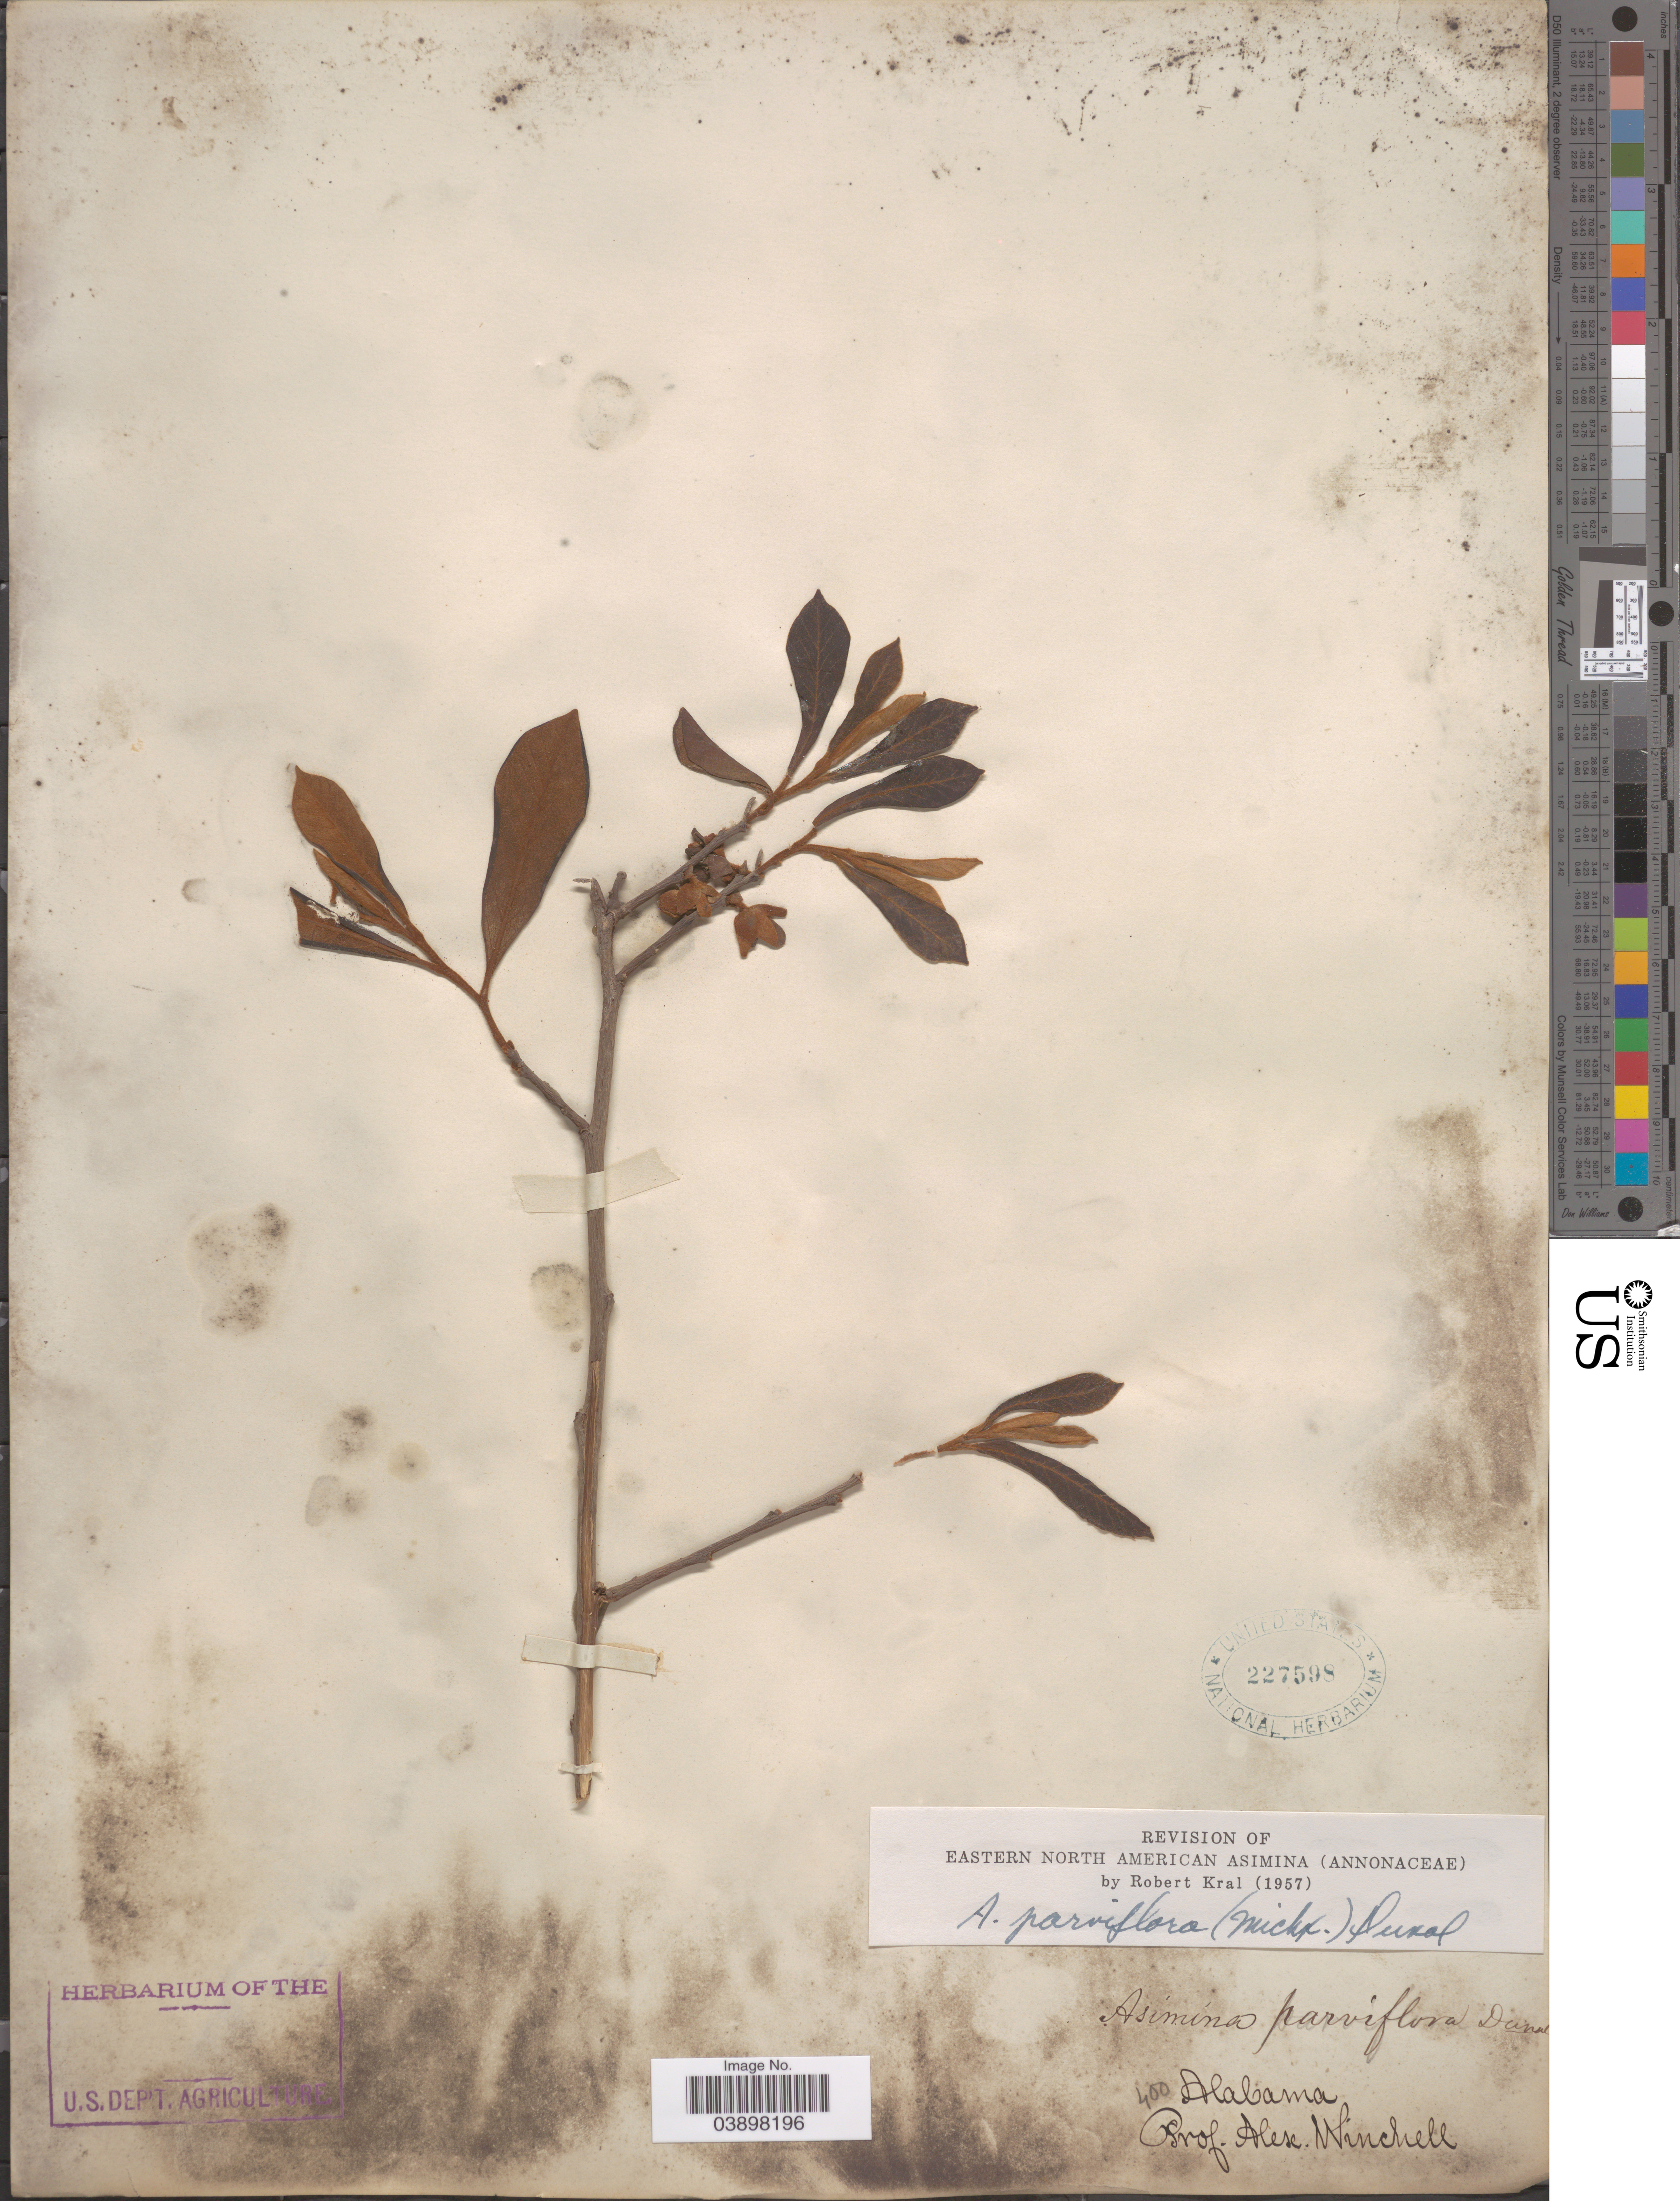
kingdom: Plantae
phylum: Tracheophyta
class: Magnoliopsida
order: Magnoliales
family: Annonaceae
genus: Asimina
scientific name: Asimina parviflora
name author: (Michx.) Dunal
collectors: A. Winchell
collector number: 400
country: United States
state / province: Alabama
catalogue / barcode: US 227598